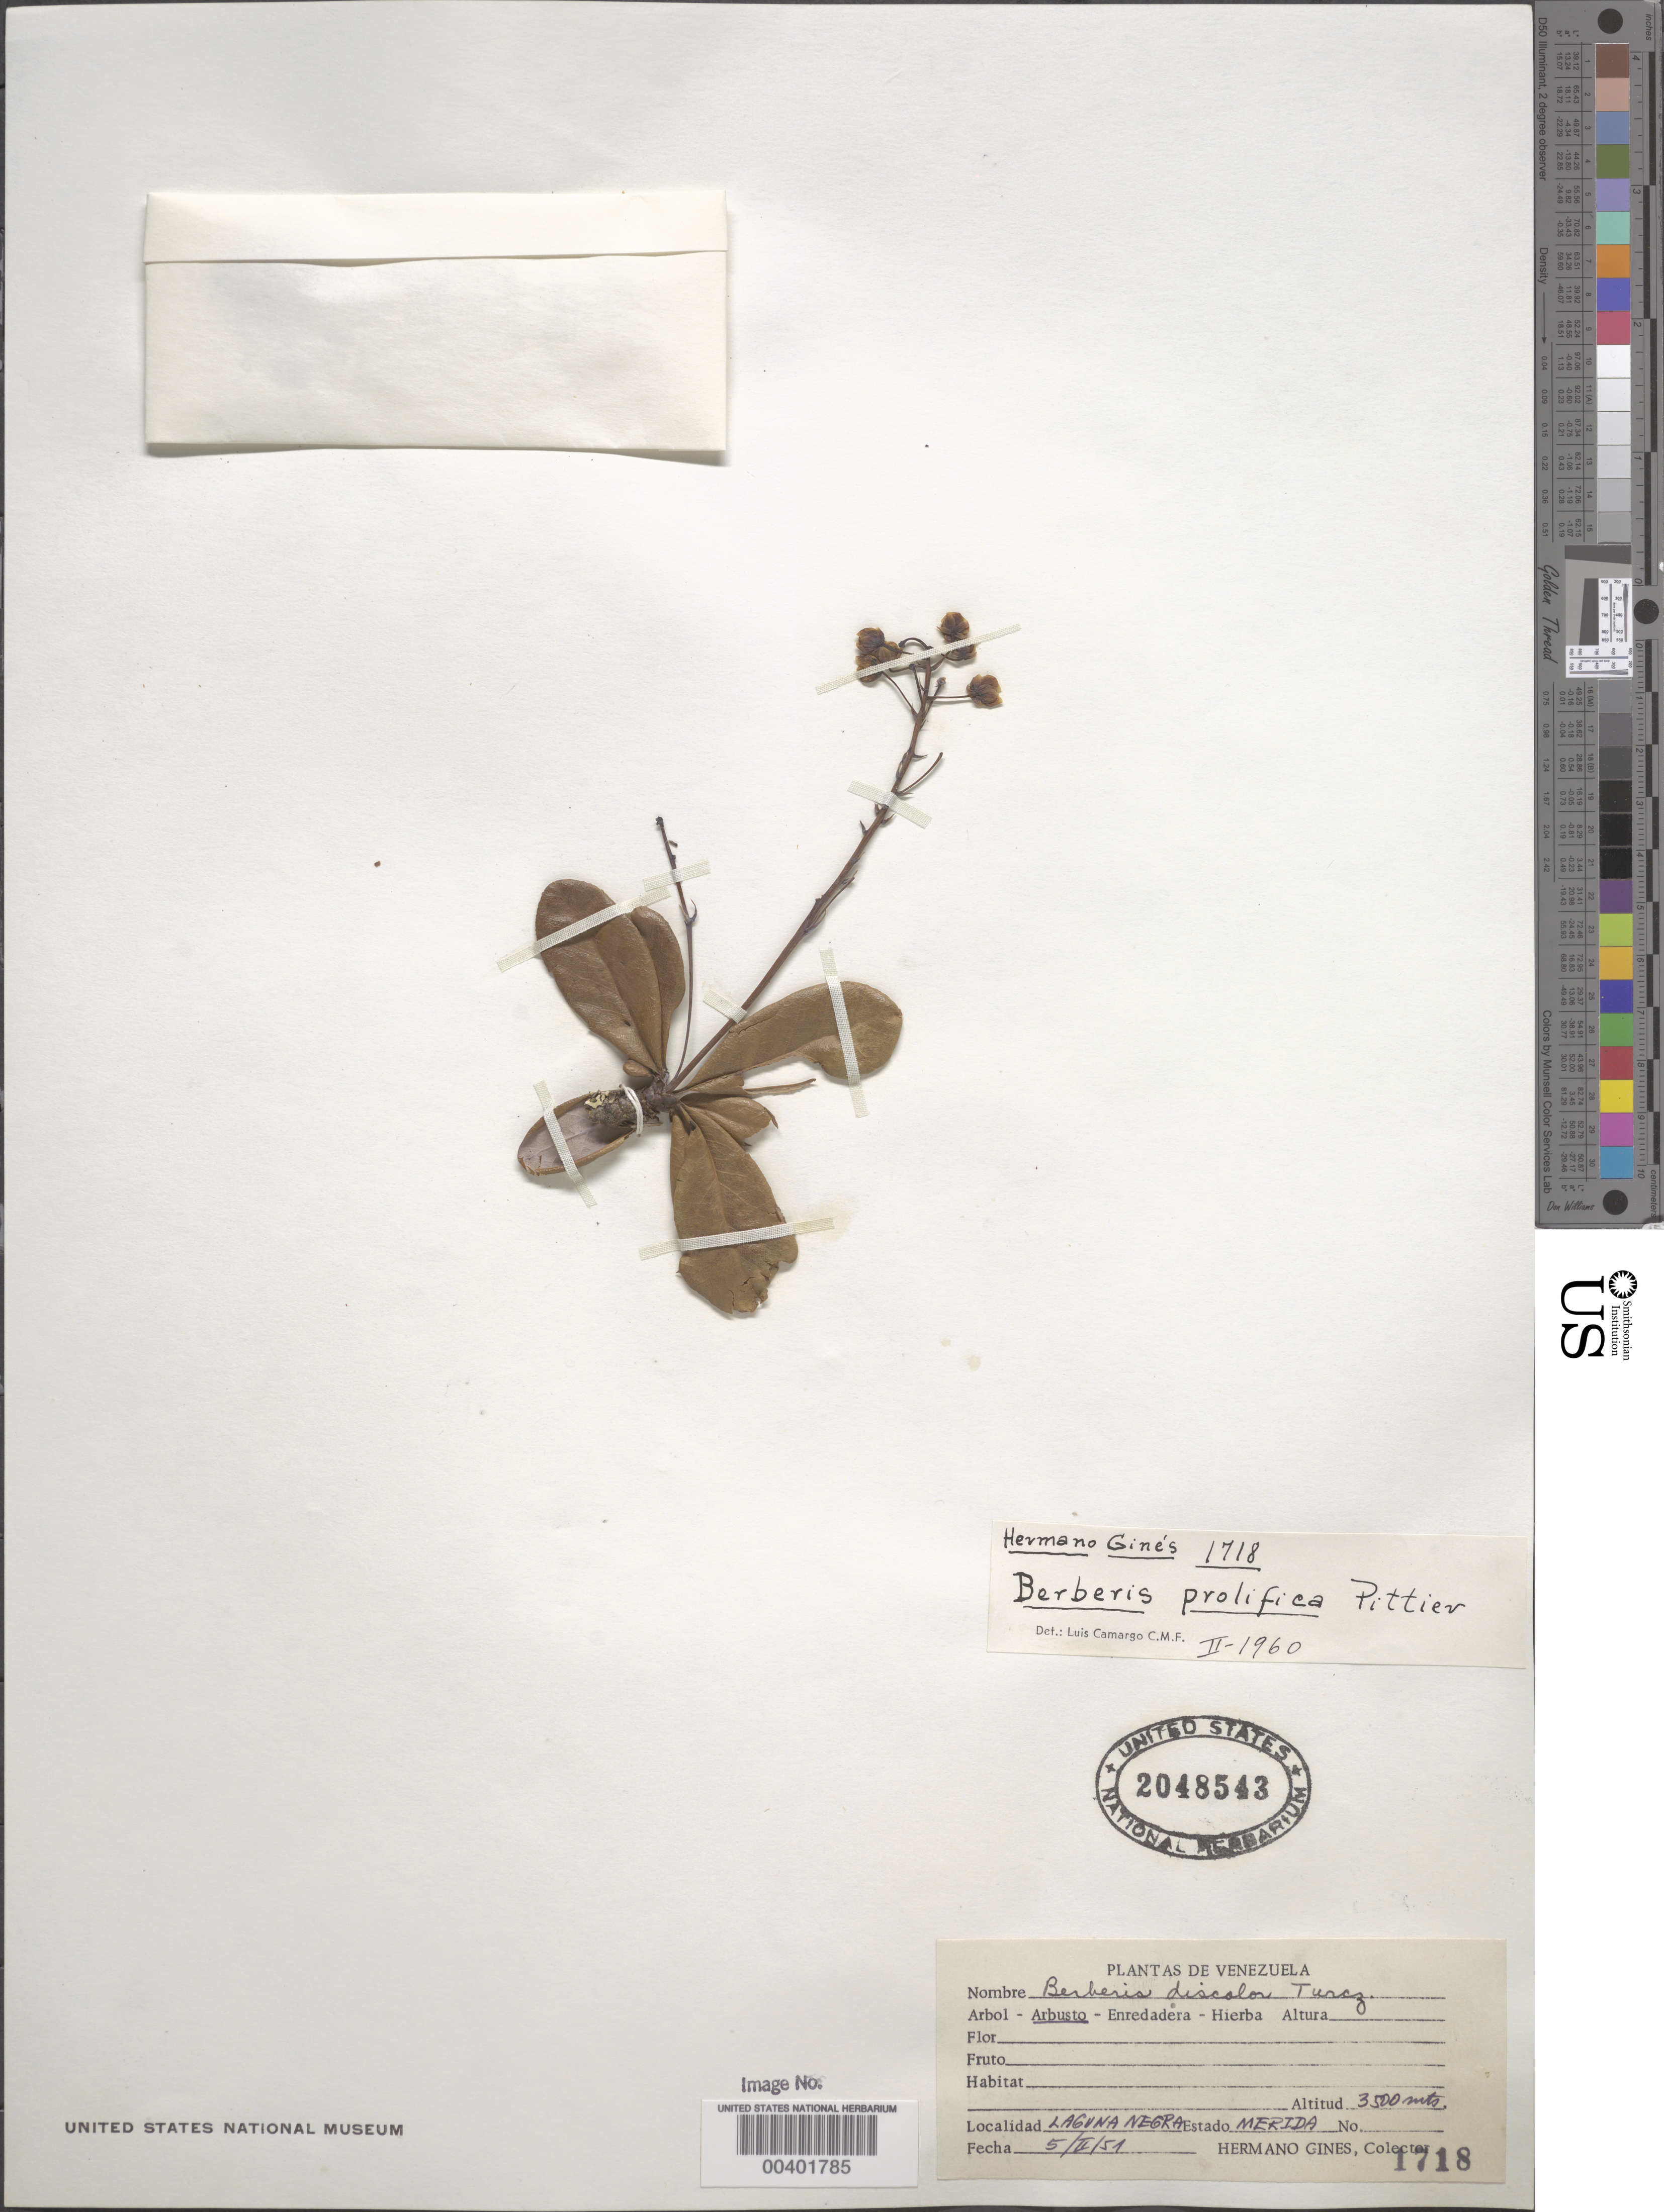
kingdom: Plantae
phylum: Tracheophyta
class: Magnoliopsida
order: Ranunculales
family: Berberidaceae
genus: Berberis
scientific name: Berberis prolifica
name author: Pittier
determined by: Camargo, L.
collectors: Bro. Gines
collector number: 1718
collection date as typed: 05 Feb 1951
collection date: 1951-02-05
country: Venezuela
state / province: Mérida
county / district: Rangel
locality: Laguna Negra Negra, Lag.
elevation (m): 3500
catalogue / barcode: US 2048543